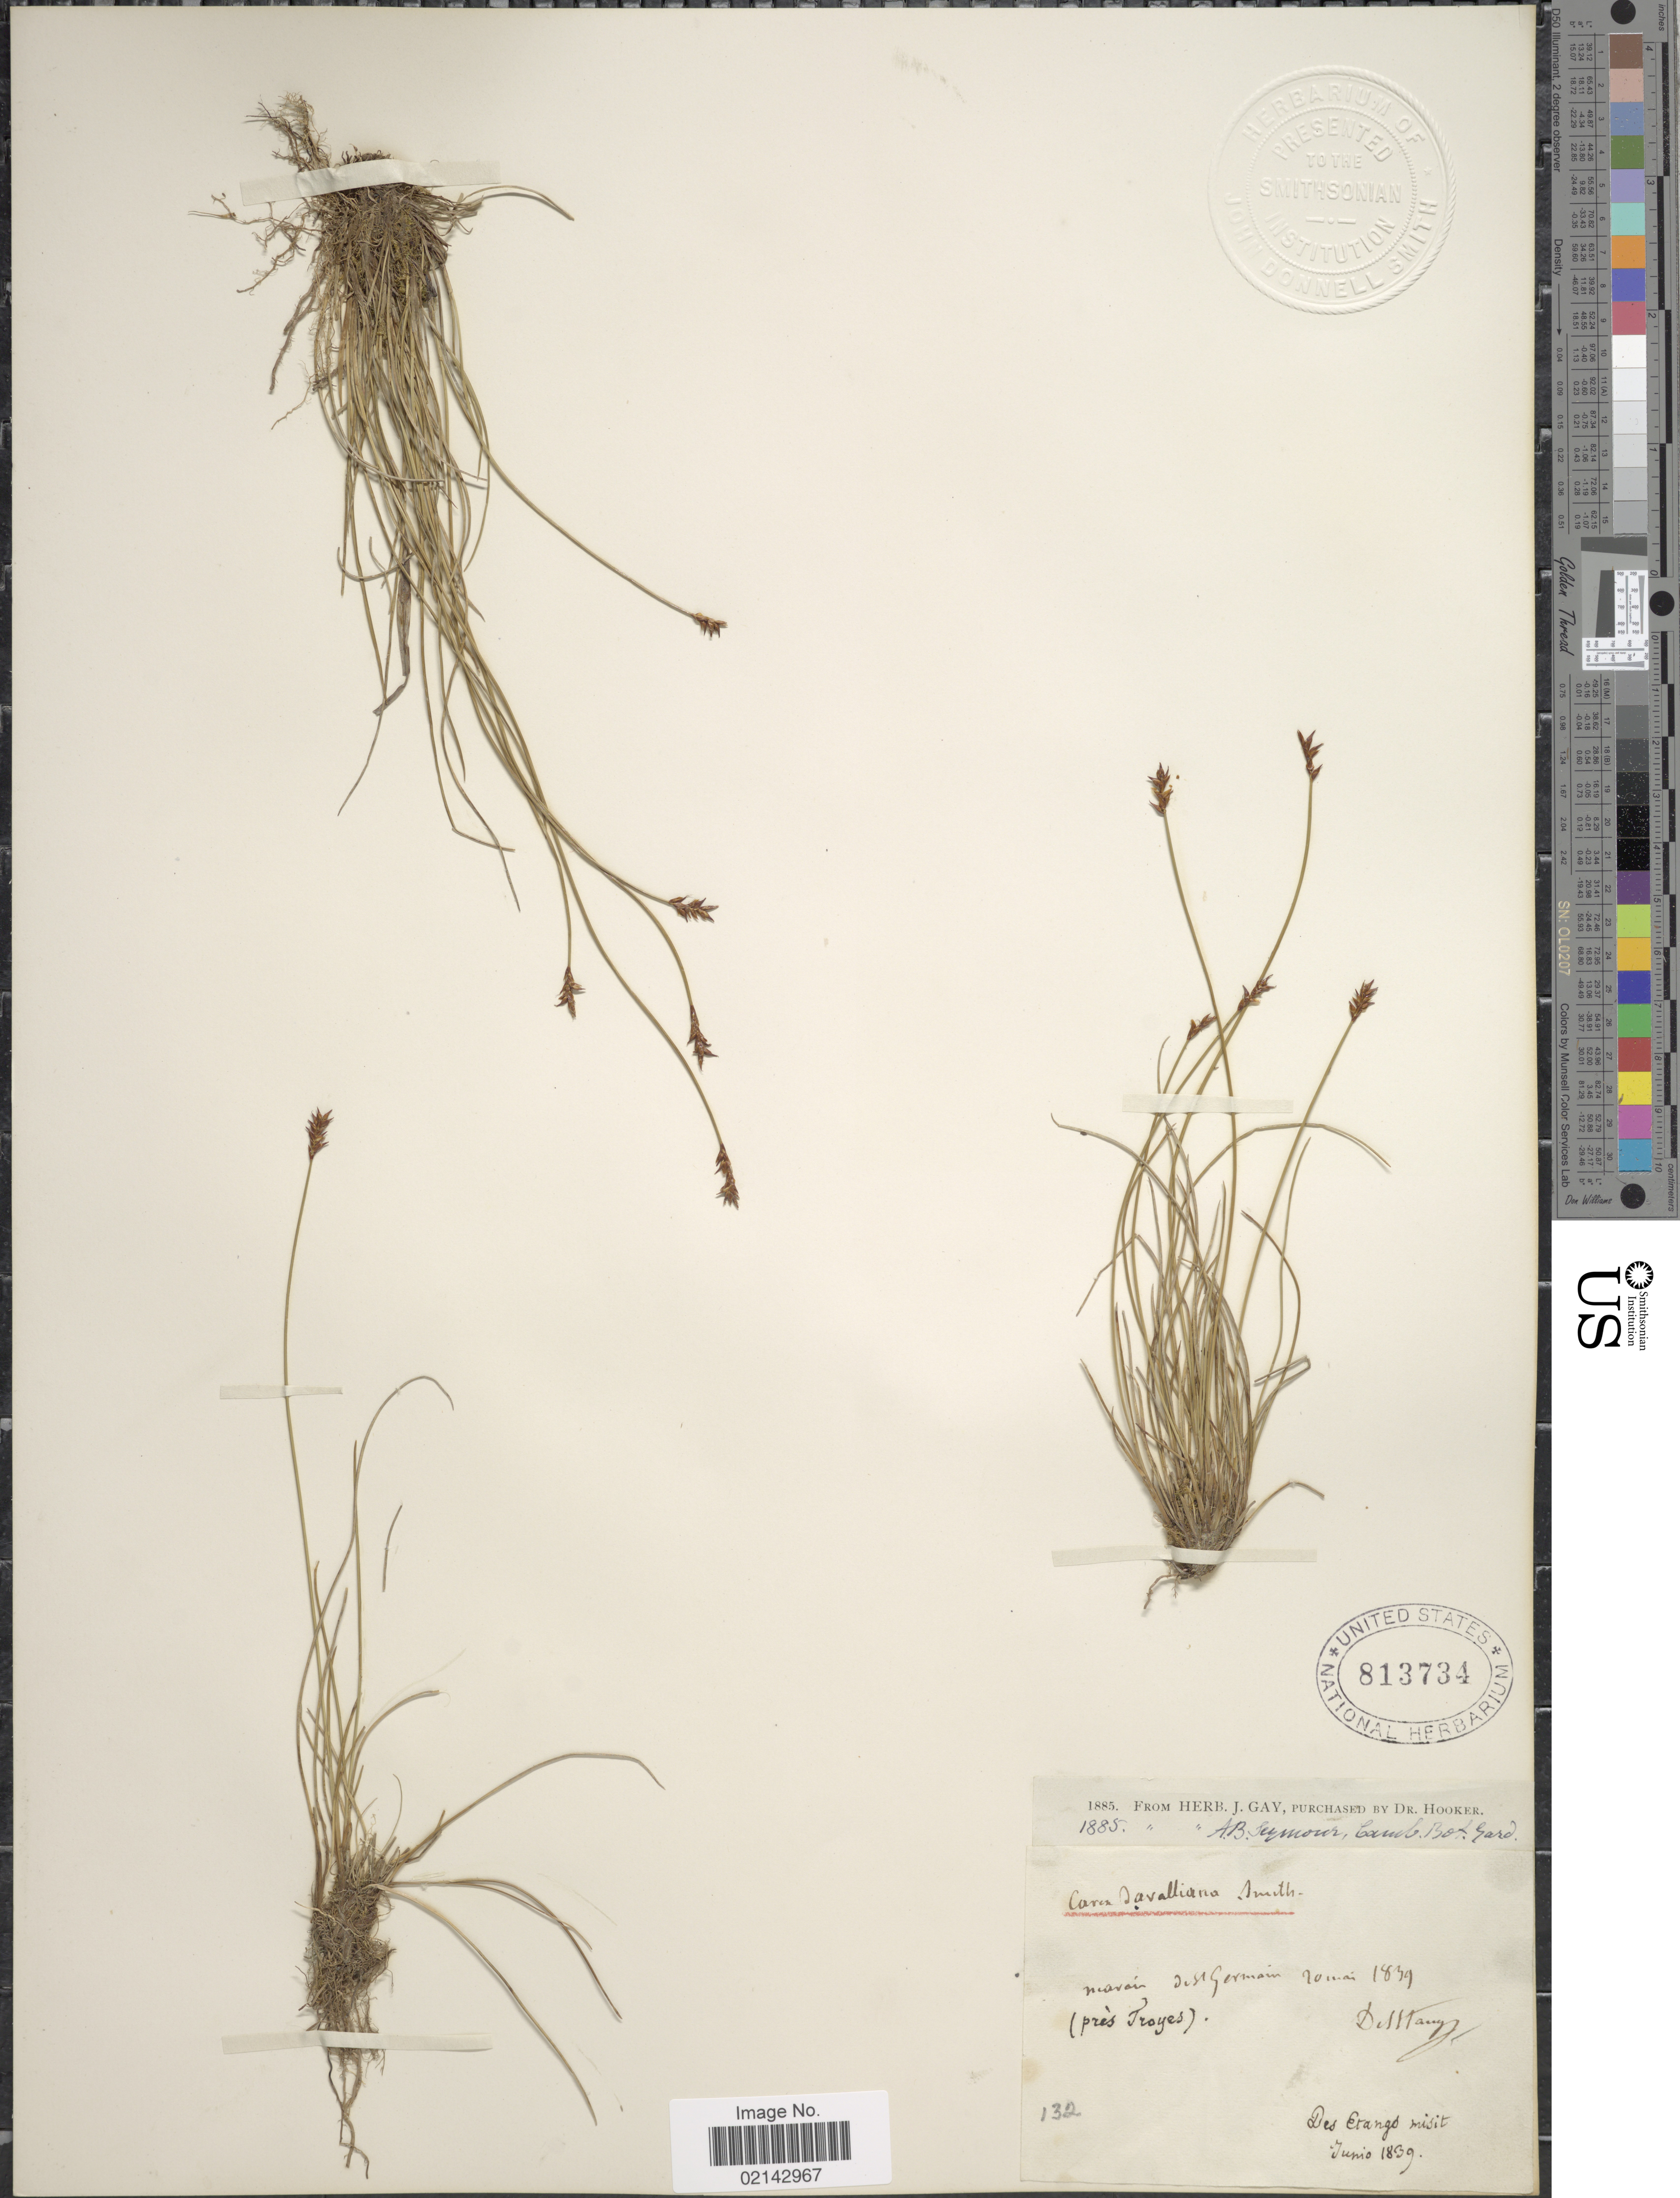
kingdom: Plantae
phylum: Tracheophyta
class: Liliopsida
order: Poales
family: Cyperaceae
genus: Carex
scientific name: Carex davalliana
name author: Sm.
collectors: De l'Etang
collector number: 132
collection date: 1839-05-20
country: France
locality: Marais Oest Germain (pres Troyes)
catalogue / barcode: US 813734